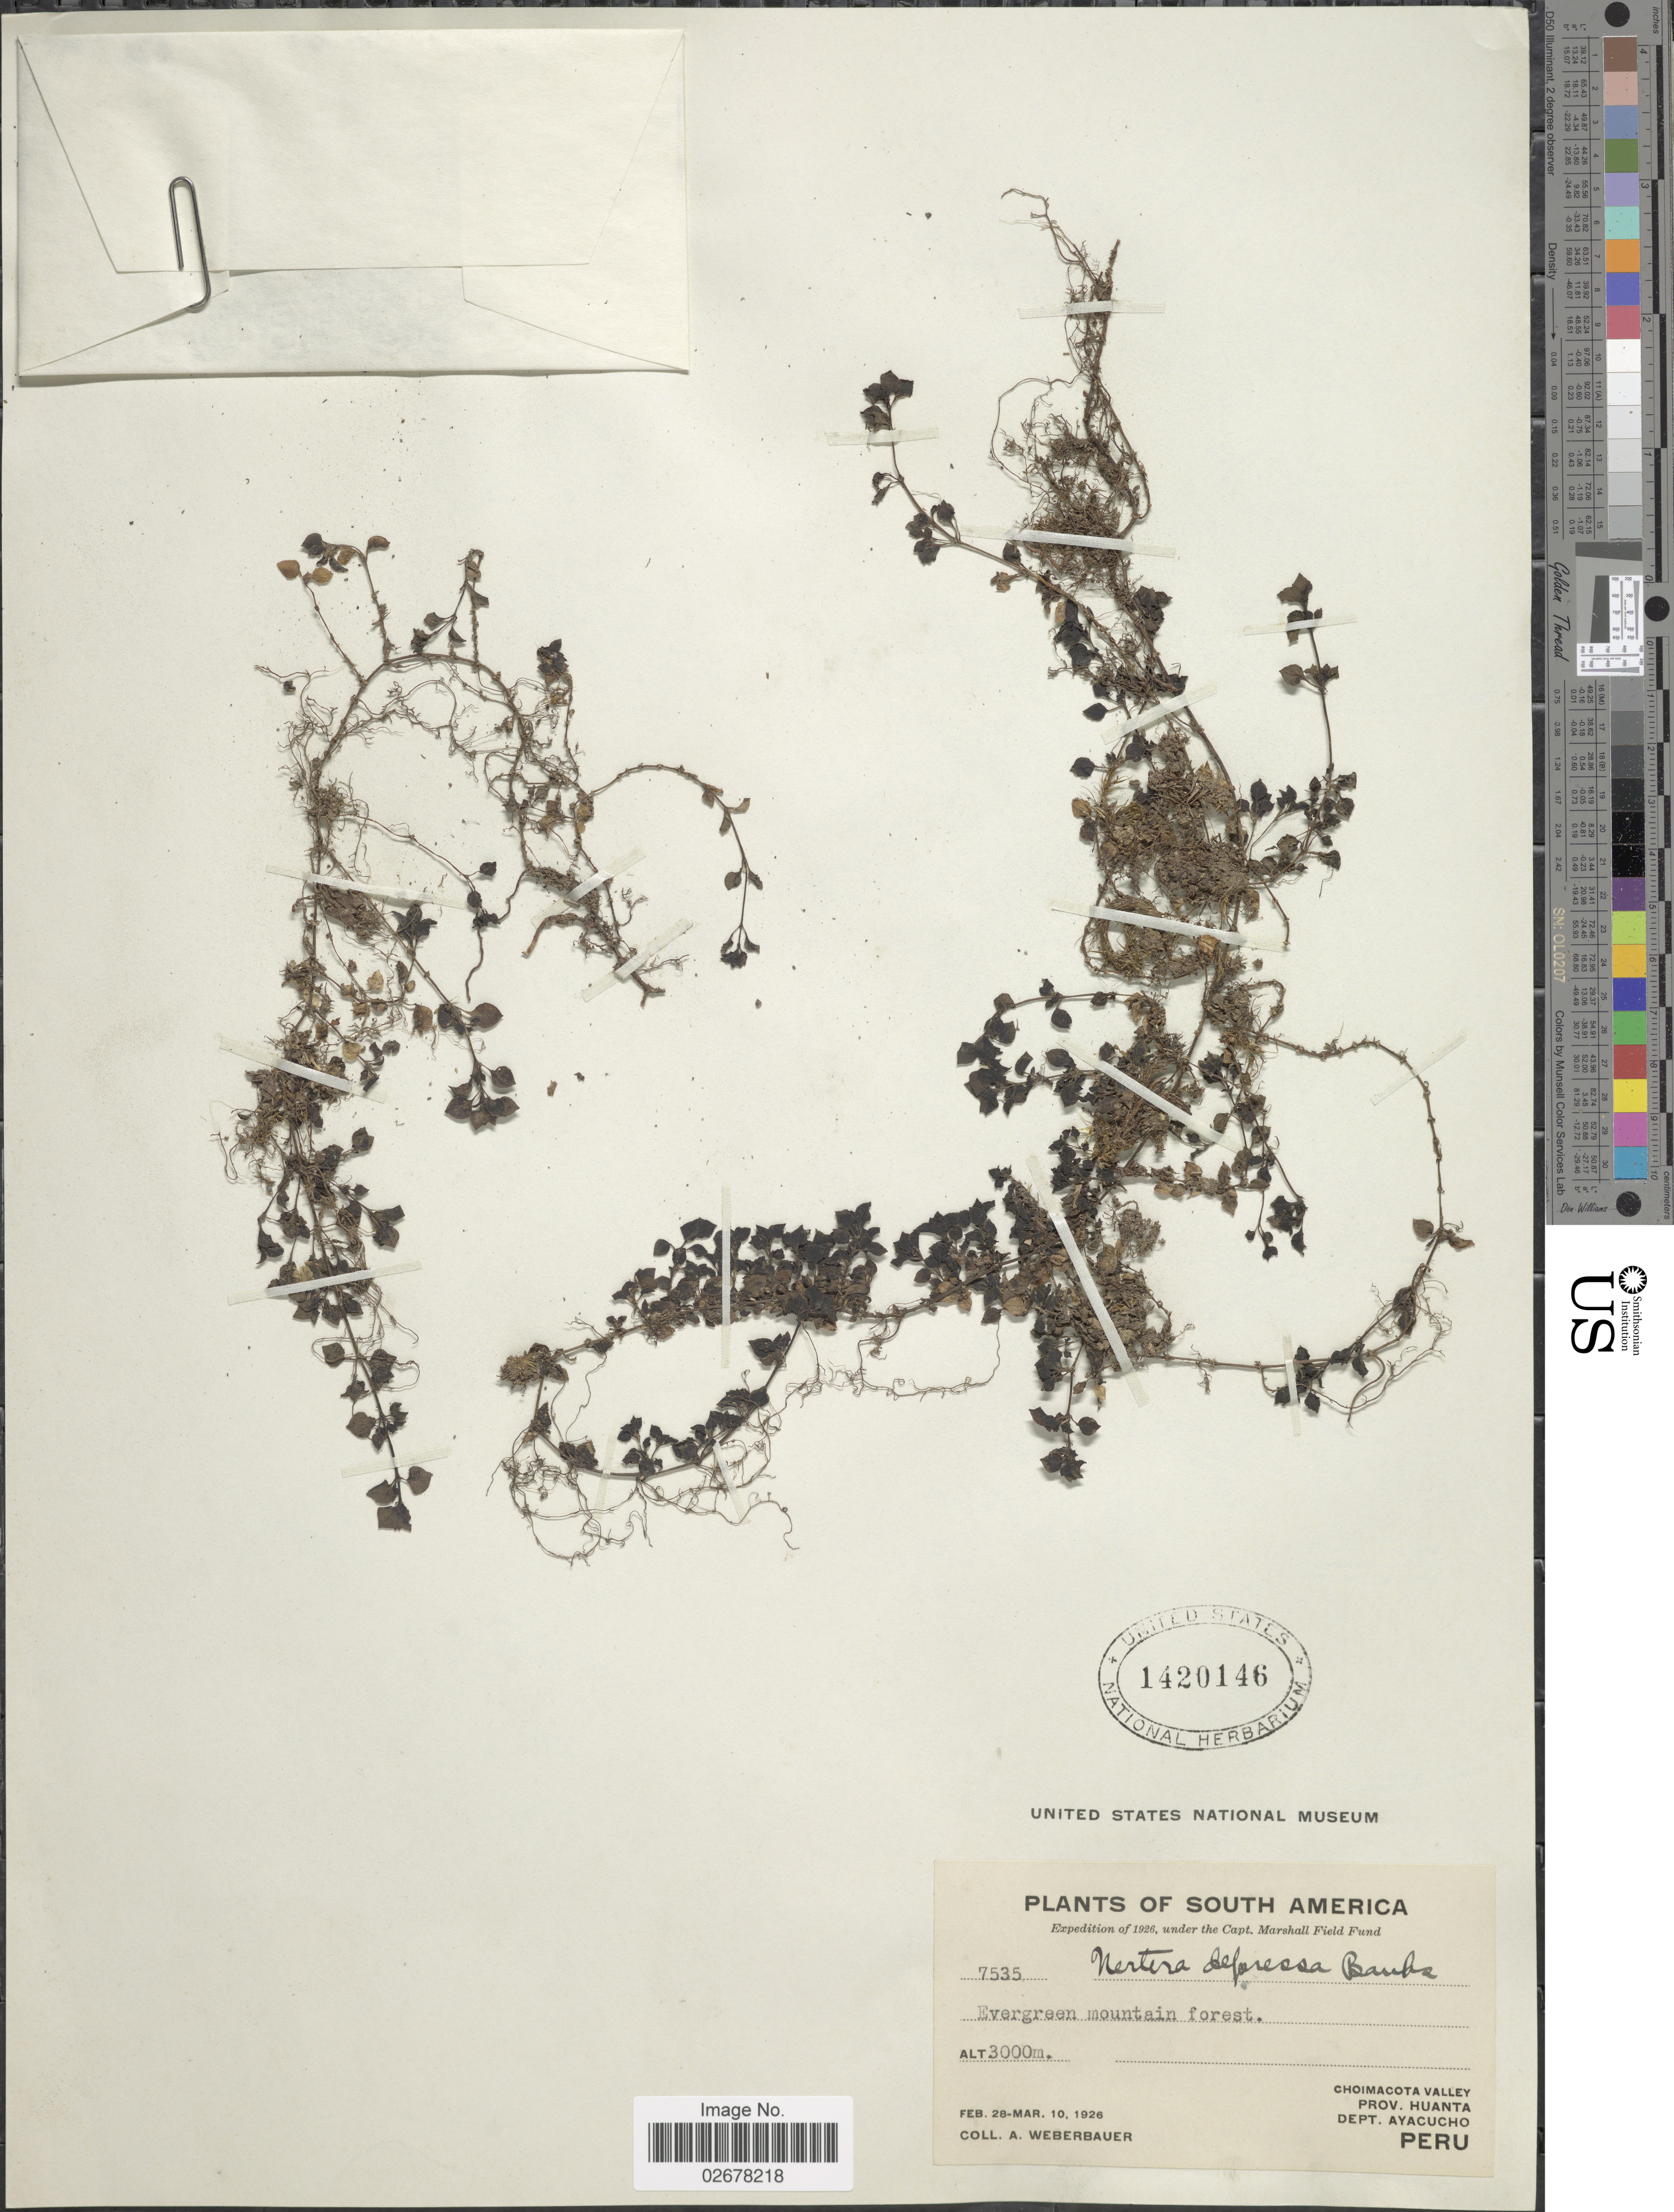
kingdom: Plantae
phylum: Tracheophyta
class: Magnoliopsida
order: Gentianales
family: Rubiaceae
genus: Nertera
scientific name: Nertera depressa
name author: Banks & Sol. ex Gaertn.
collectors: A. Weberbauer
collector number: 7535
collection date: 1926-02-28/1926-03-10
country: Peru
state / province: Ayacucho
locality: Evergreen mountain forest, Choimacota Valley, Prov. Huanta.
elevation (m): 3000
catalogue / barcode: US 1420146